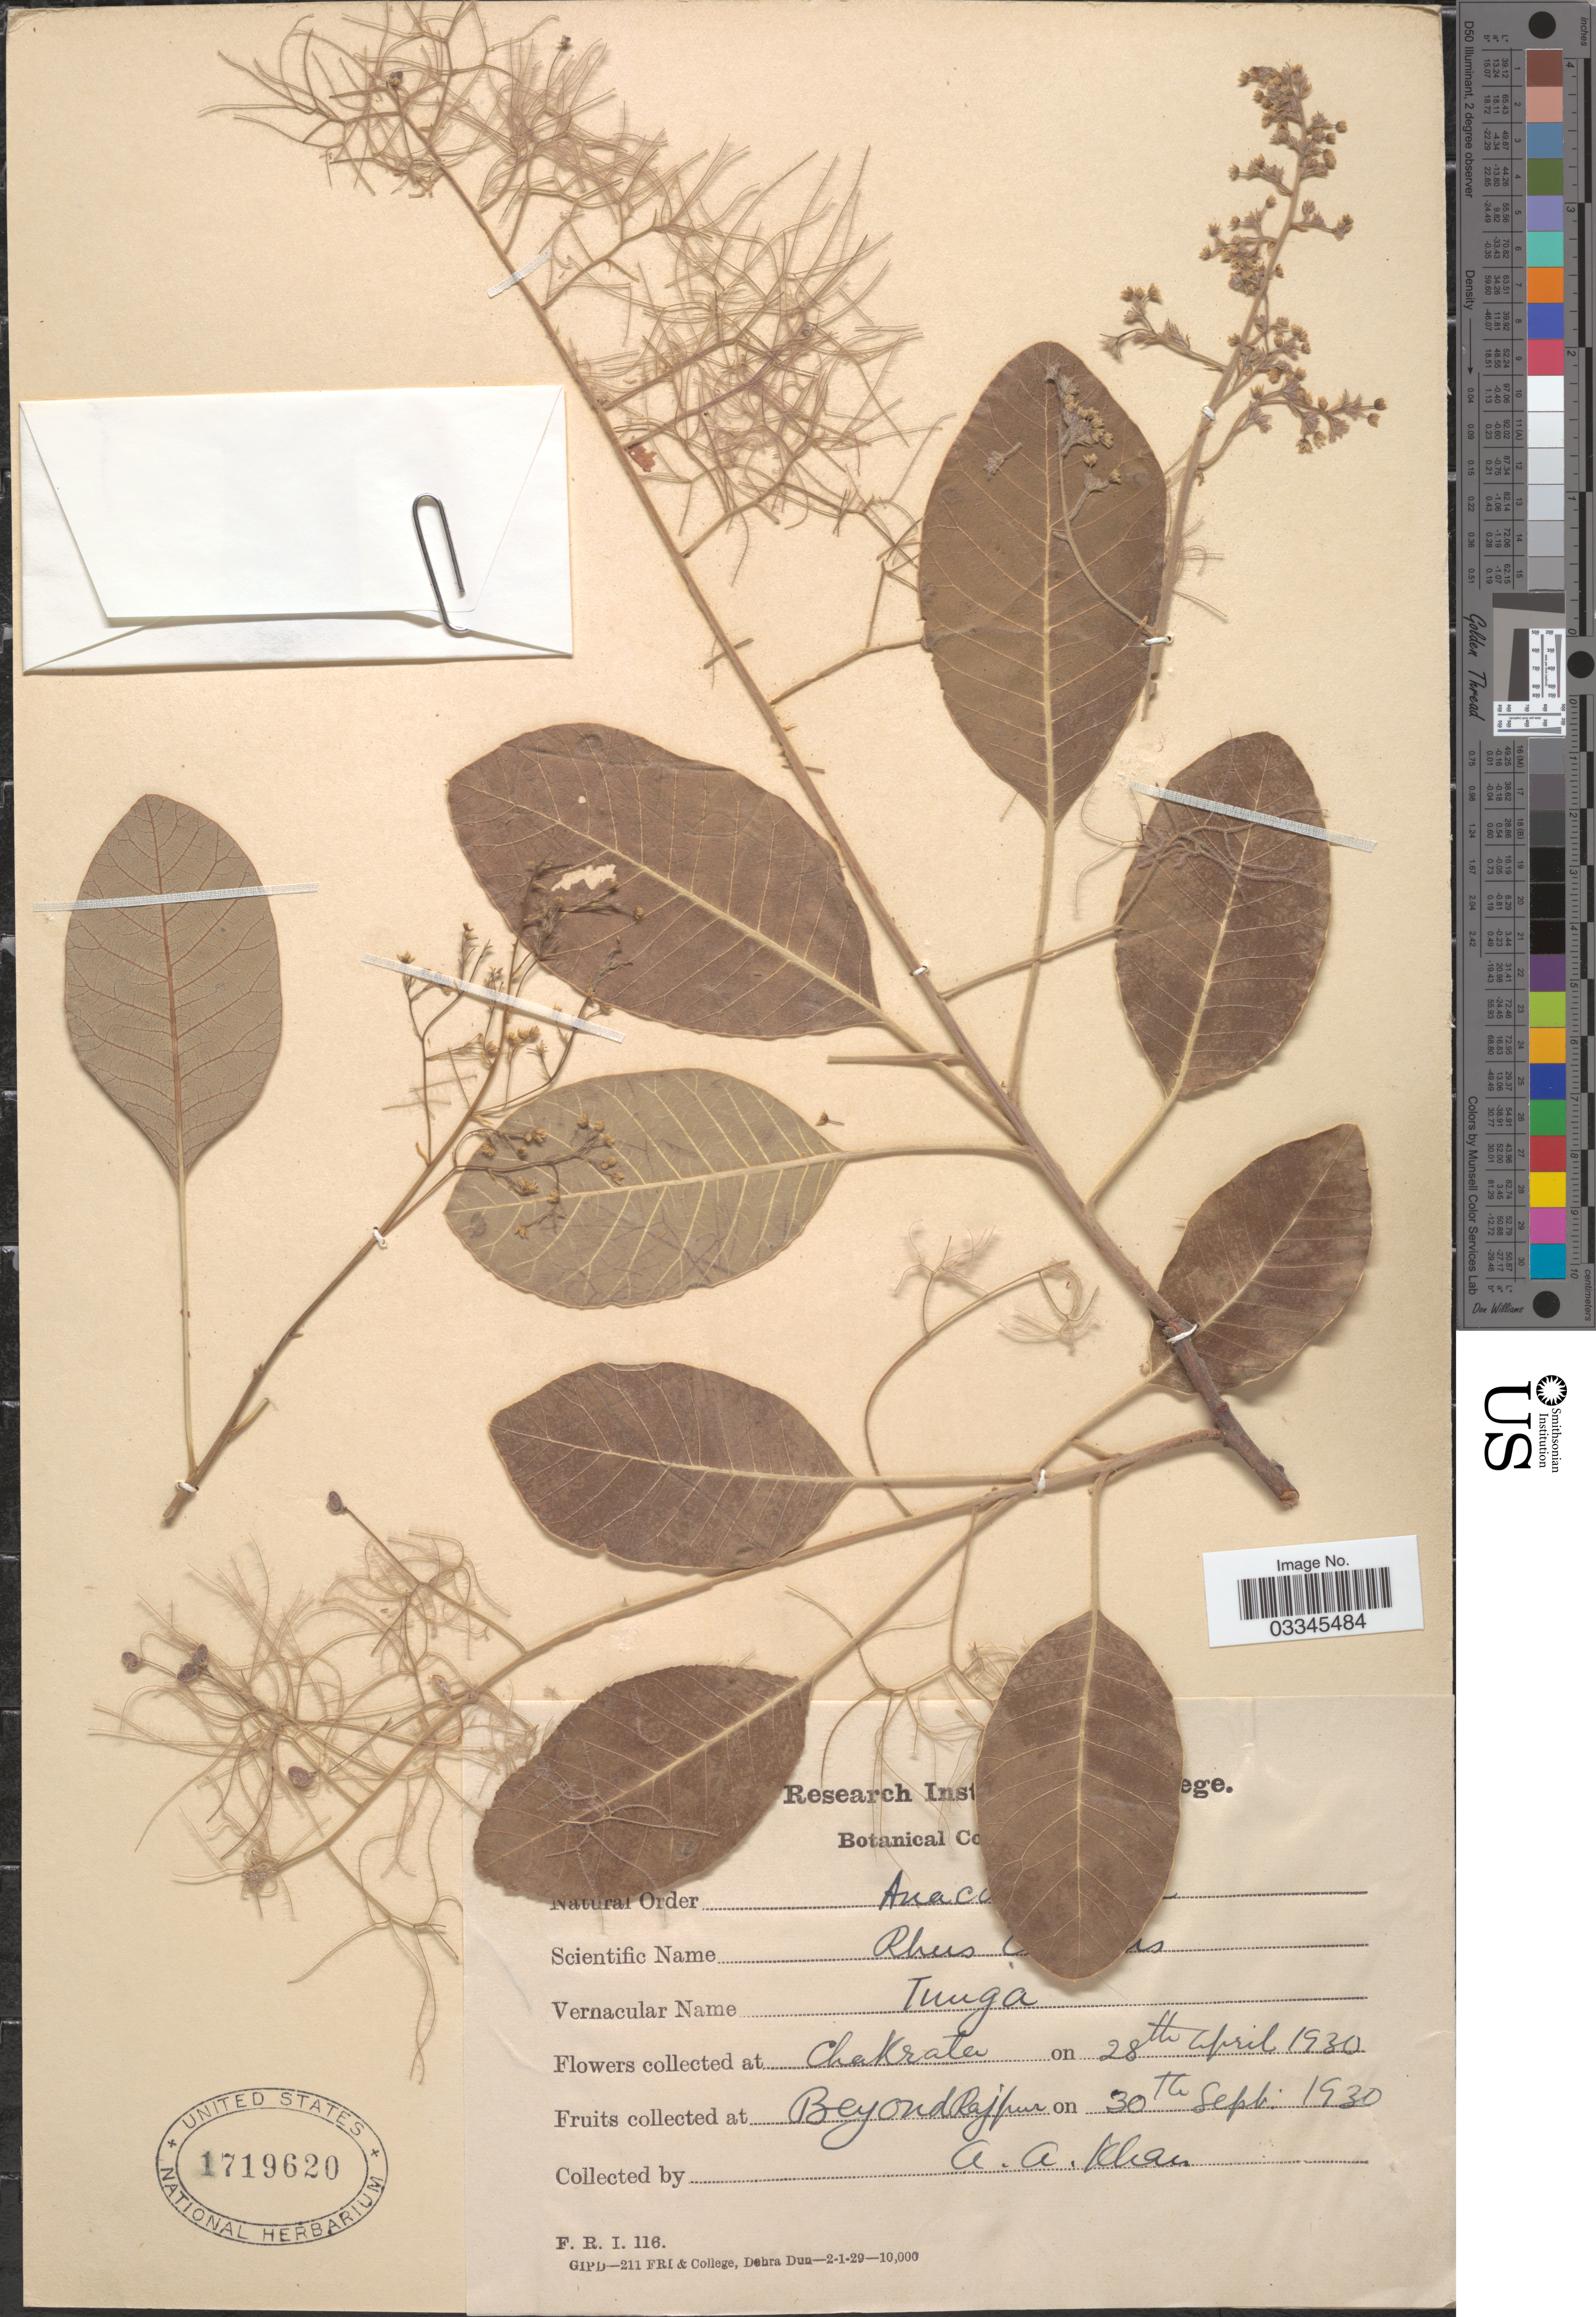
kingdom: Plantae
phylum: Tracheophyta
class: Magnoliopsida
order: Sapindales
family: Anacardiaceae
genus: Cotinus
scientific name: Cotinus coggygria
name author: Scop.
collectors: A. Khan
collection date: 1930-04-28/1930-09-30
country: India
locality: Chakrata. Beyond Rajpur.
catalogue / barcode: US 1719620